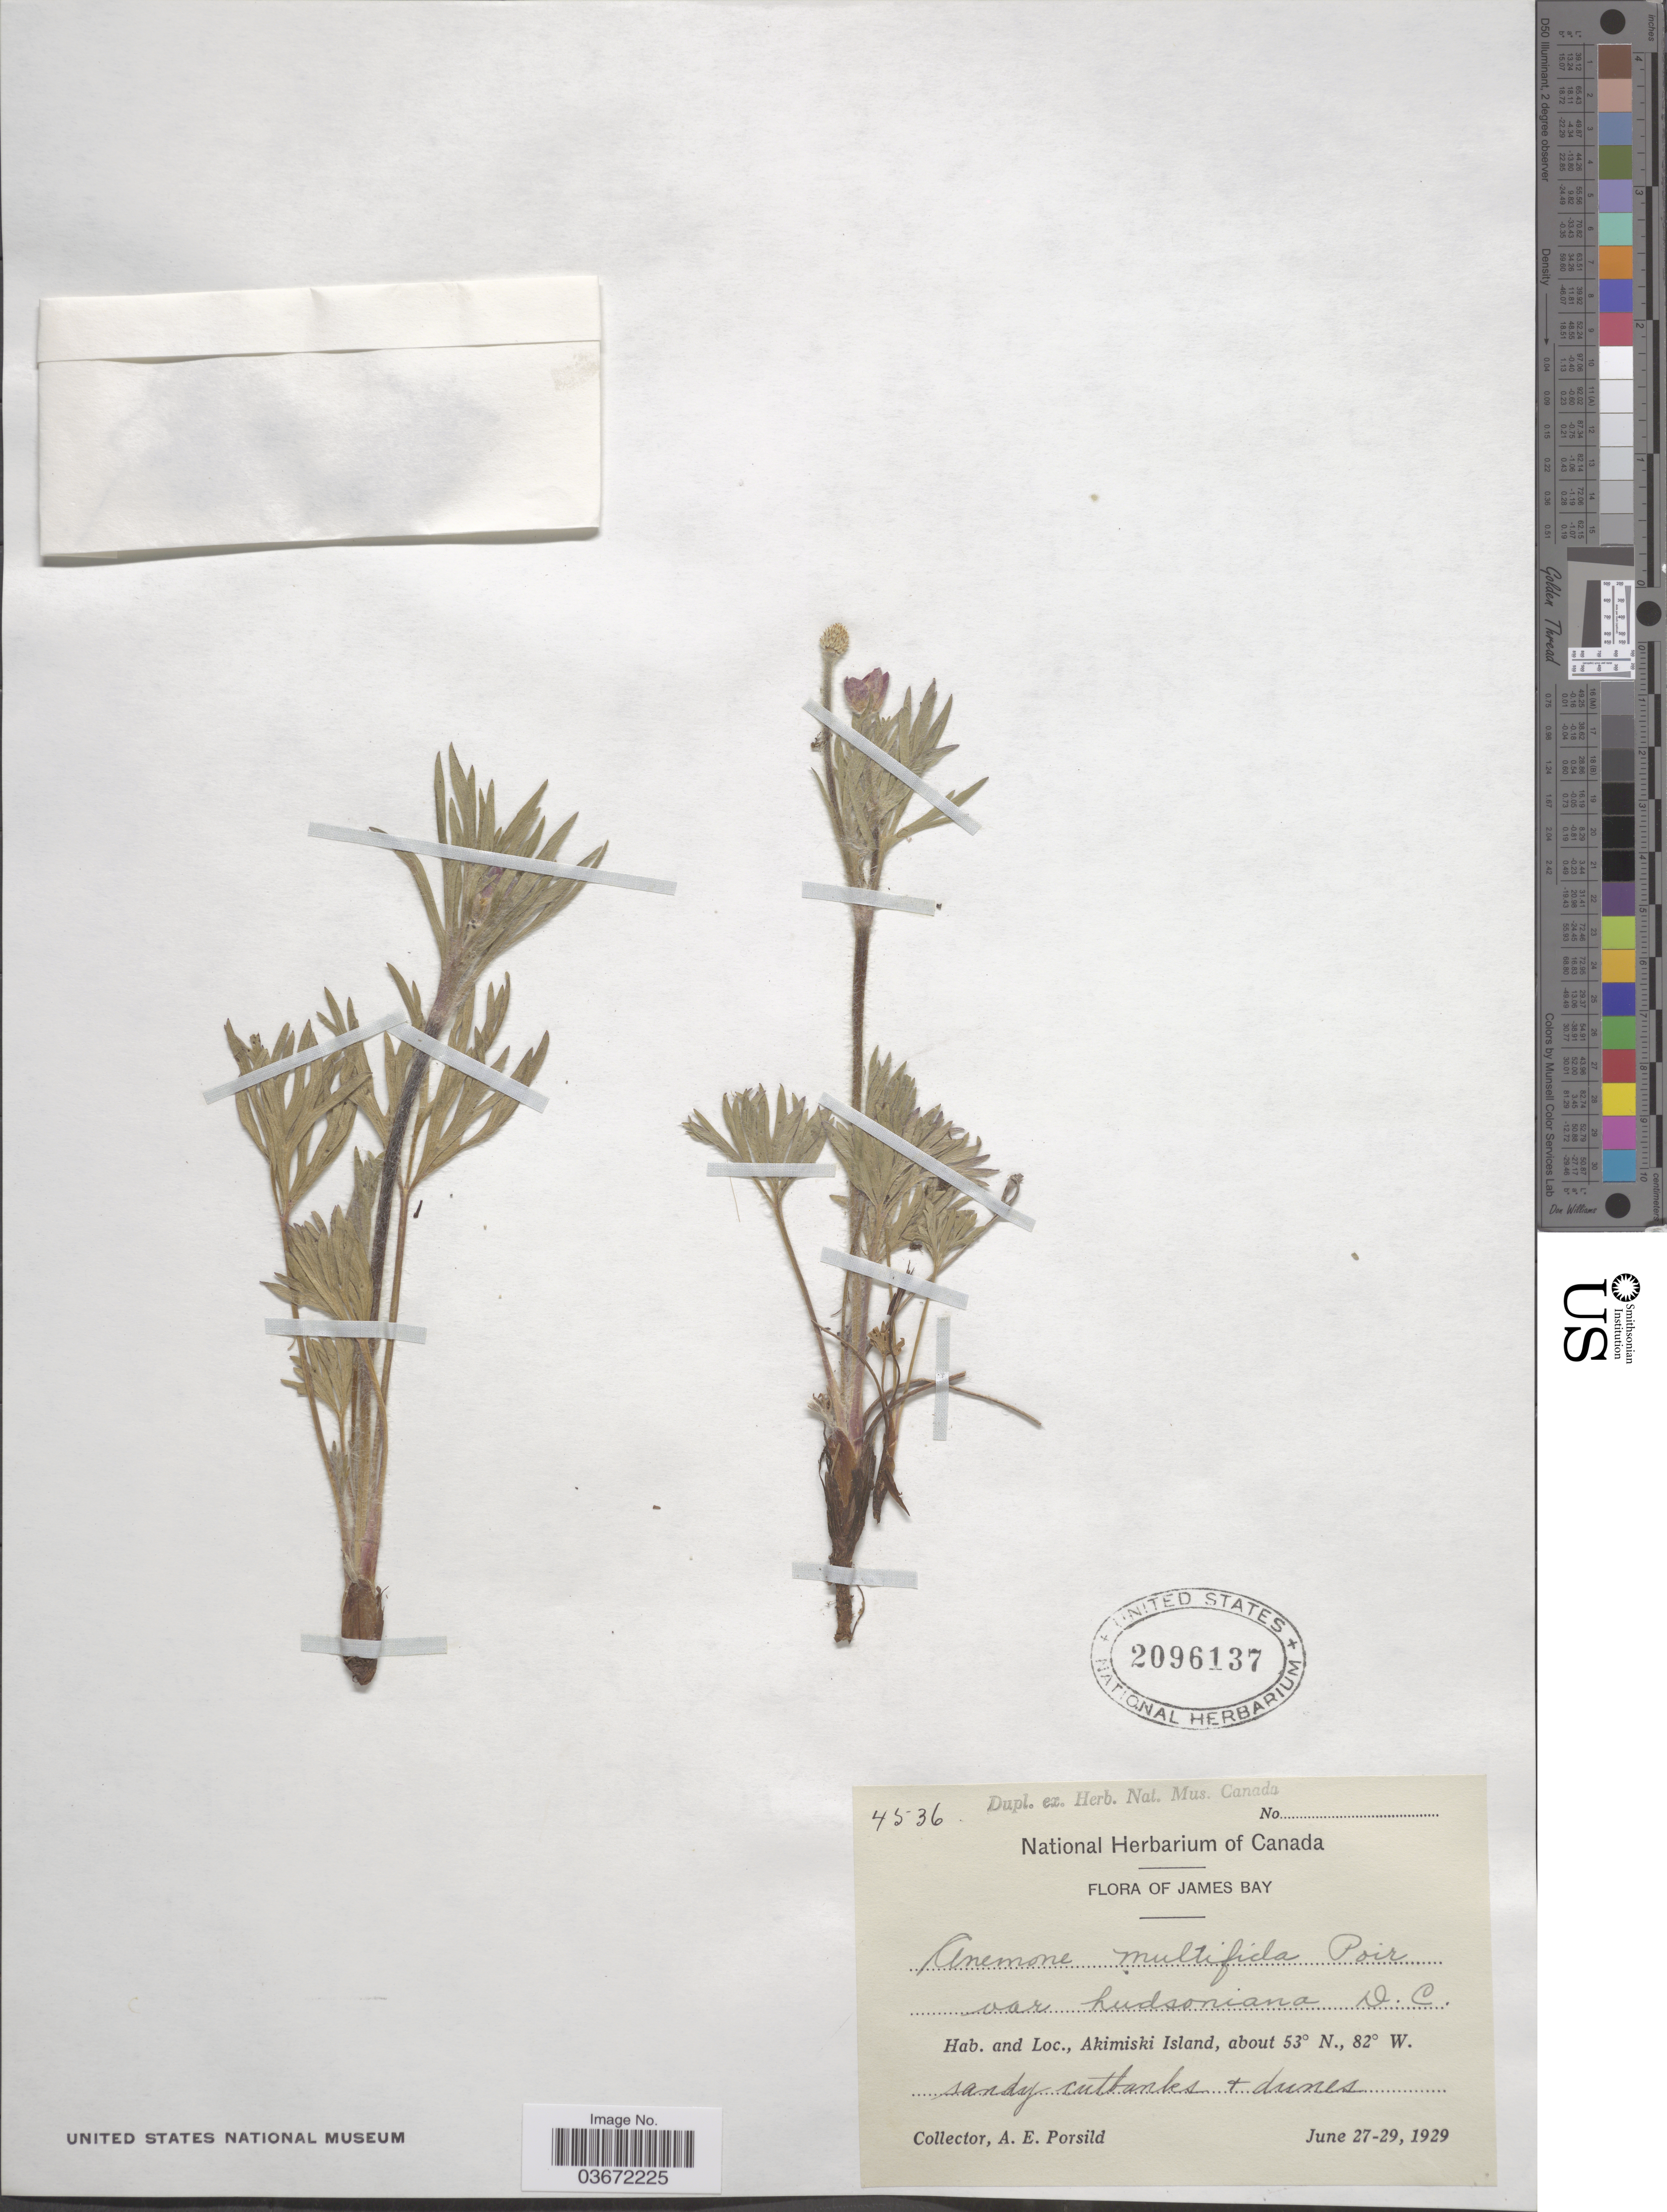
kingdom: Plantae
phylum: Tracheophyta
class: Magnoliopsida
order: Ranunculales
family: Ranunculaceae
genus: Anemone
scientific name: Anemone multifida var. hudsoniana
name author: DC.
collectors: A. E. Porsild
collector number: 4536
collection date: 1929-06-27/1929-06-29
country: Canada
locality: James Bay, Akimiski Island.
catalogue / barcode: US 2096137